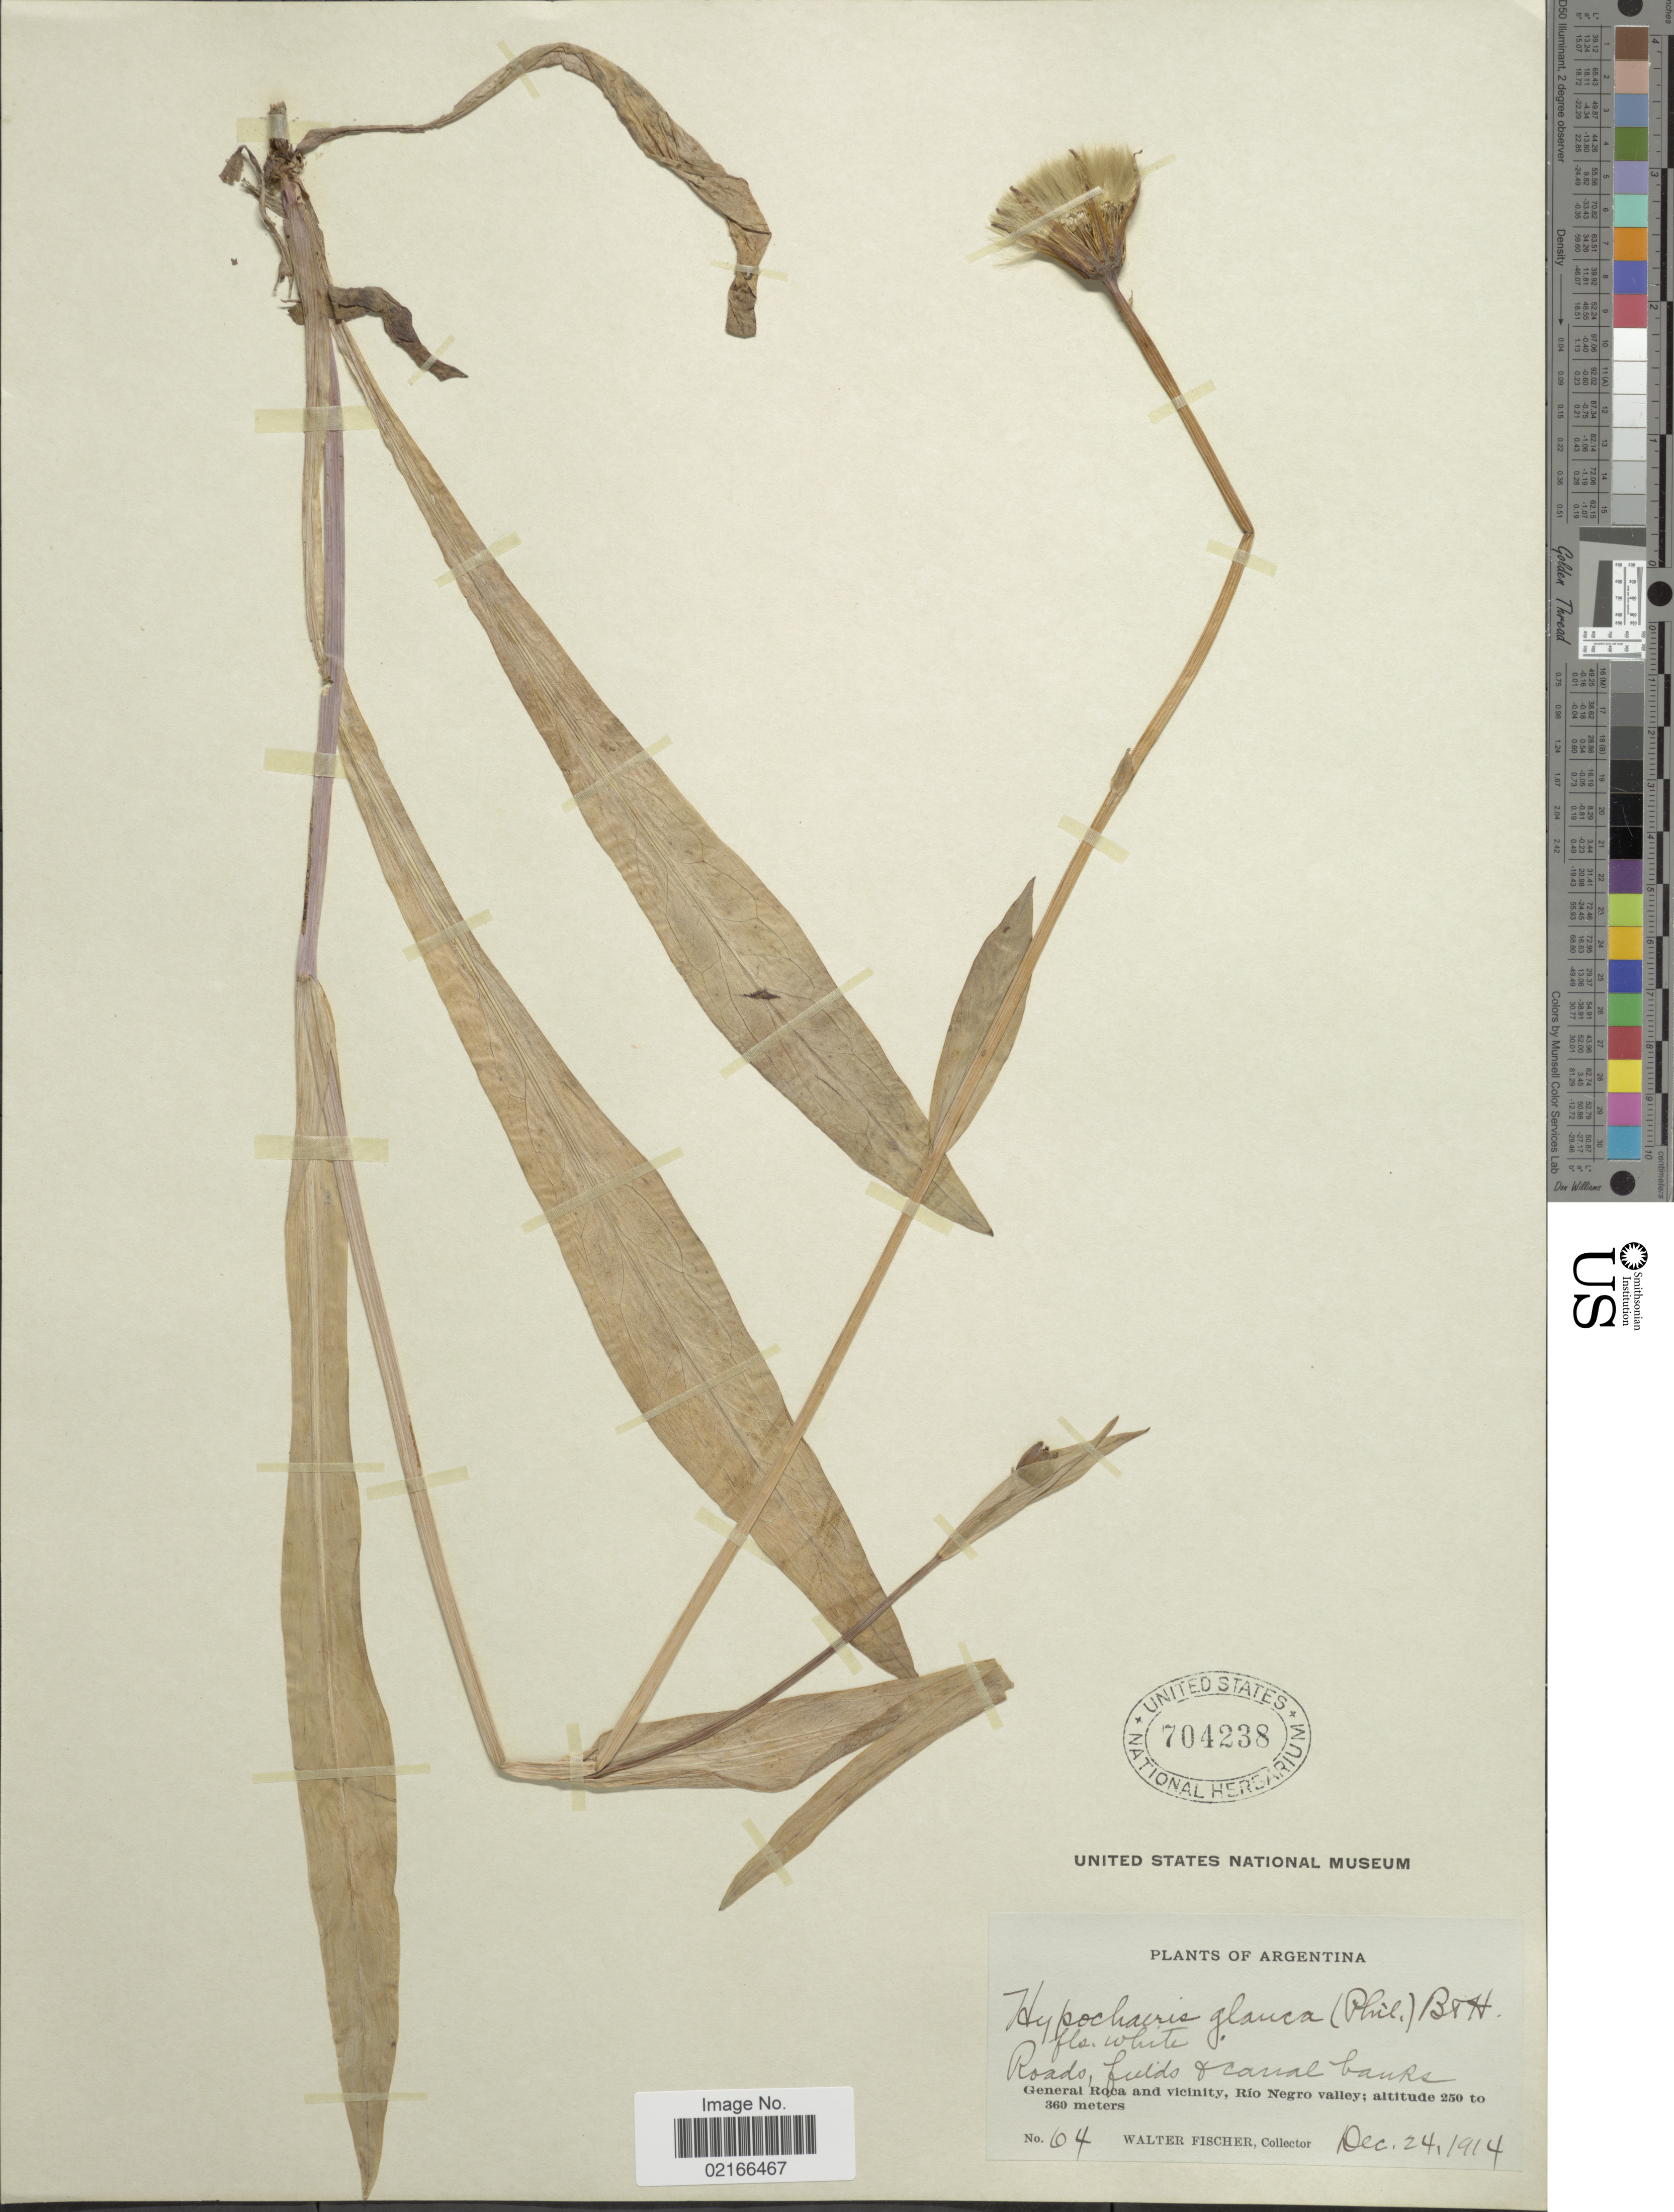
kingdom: Plantae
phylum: Tracheophyta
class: Magnoliopsida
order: Asterales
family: Asteraceae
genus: Hypochaeris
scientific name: Hypochaeris chondrilloides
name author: (A. Gray) Cabrera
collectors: W. Fischer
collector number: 64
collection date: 1914-12-24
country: Argentina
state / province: Rio Negro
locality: General Roca and vicinity, Rio Negro valley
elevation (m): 250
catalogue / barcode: US 704238